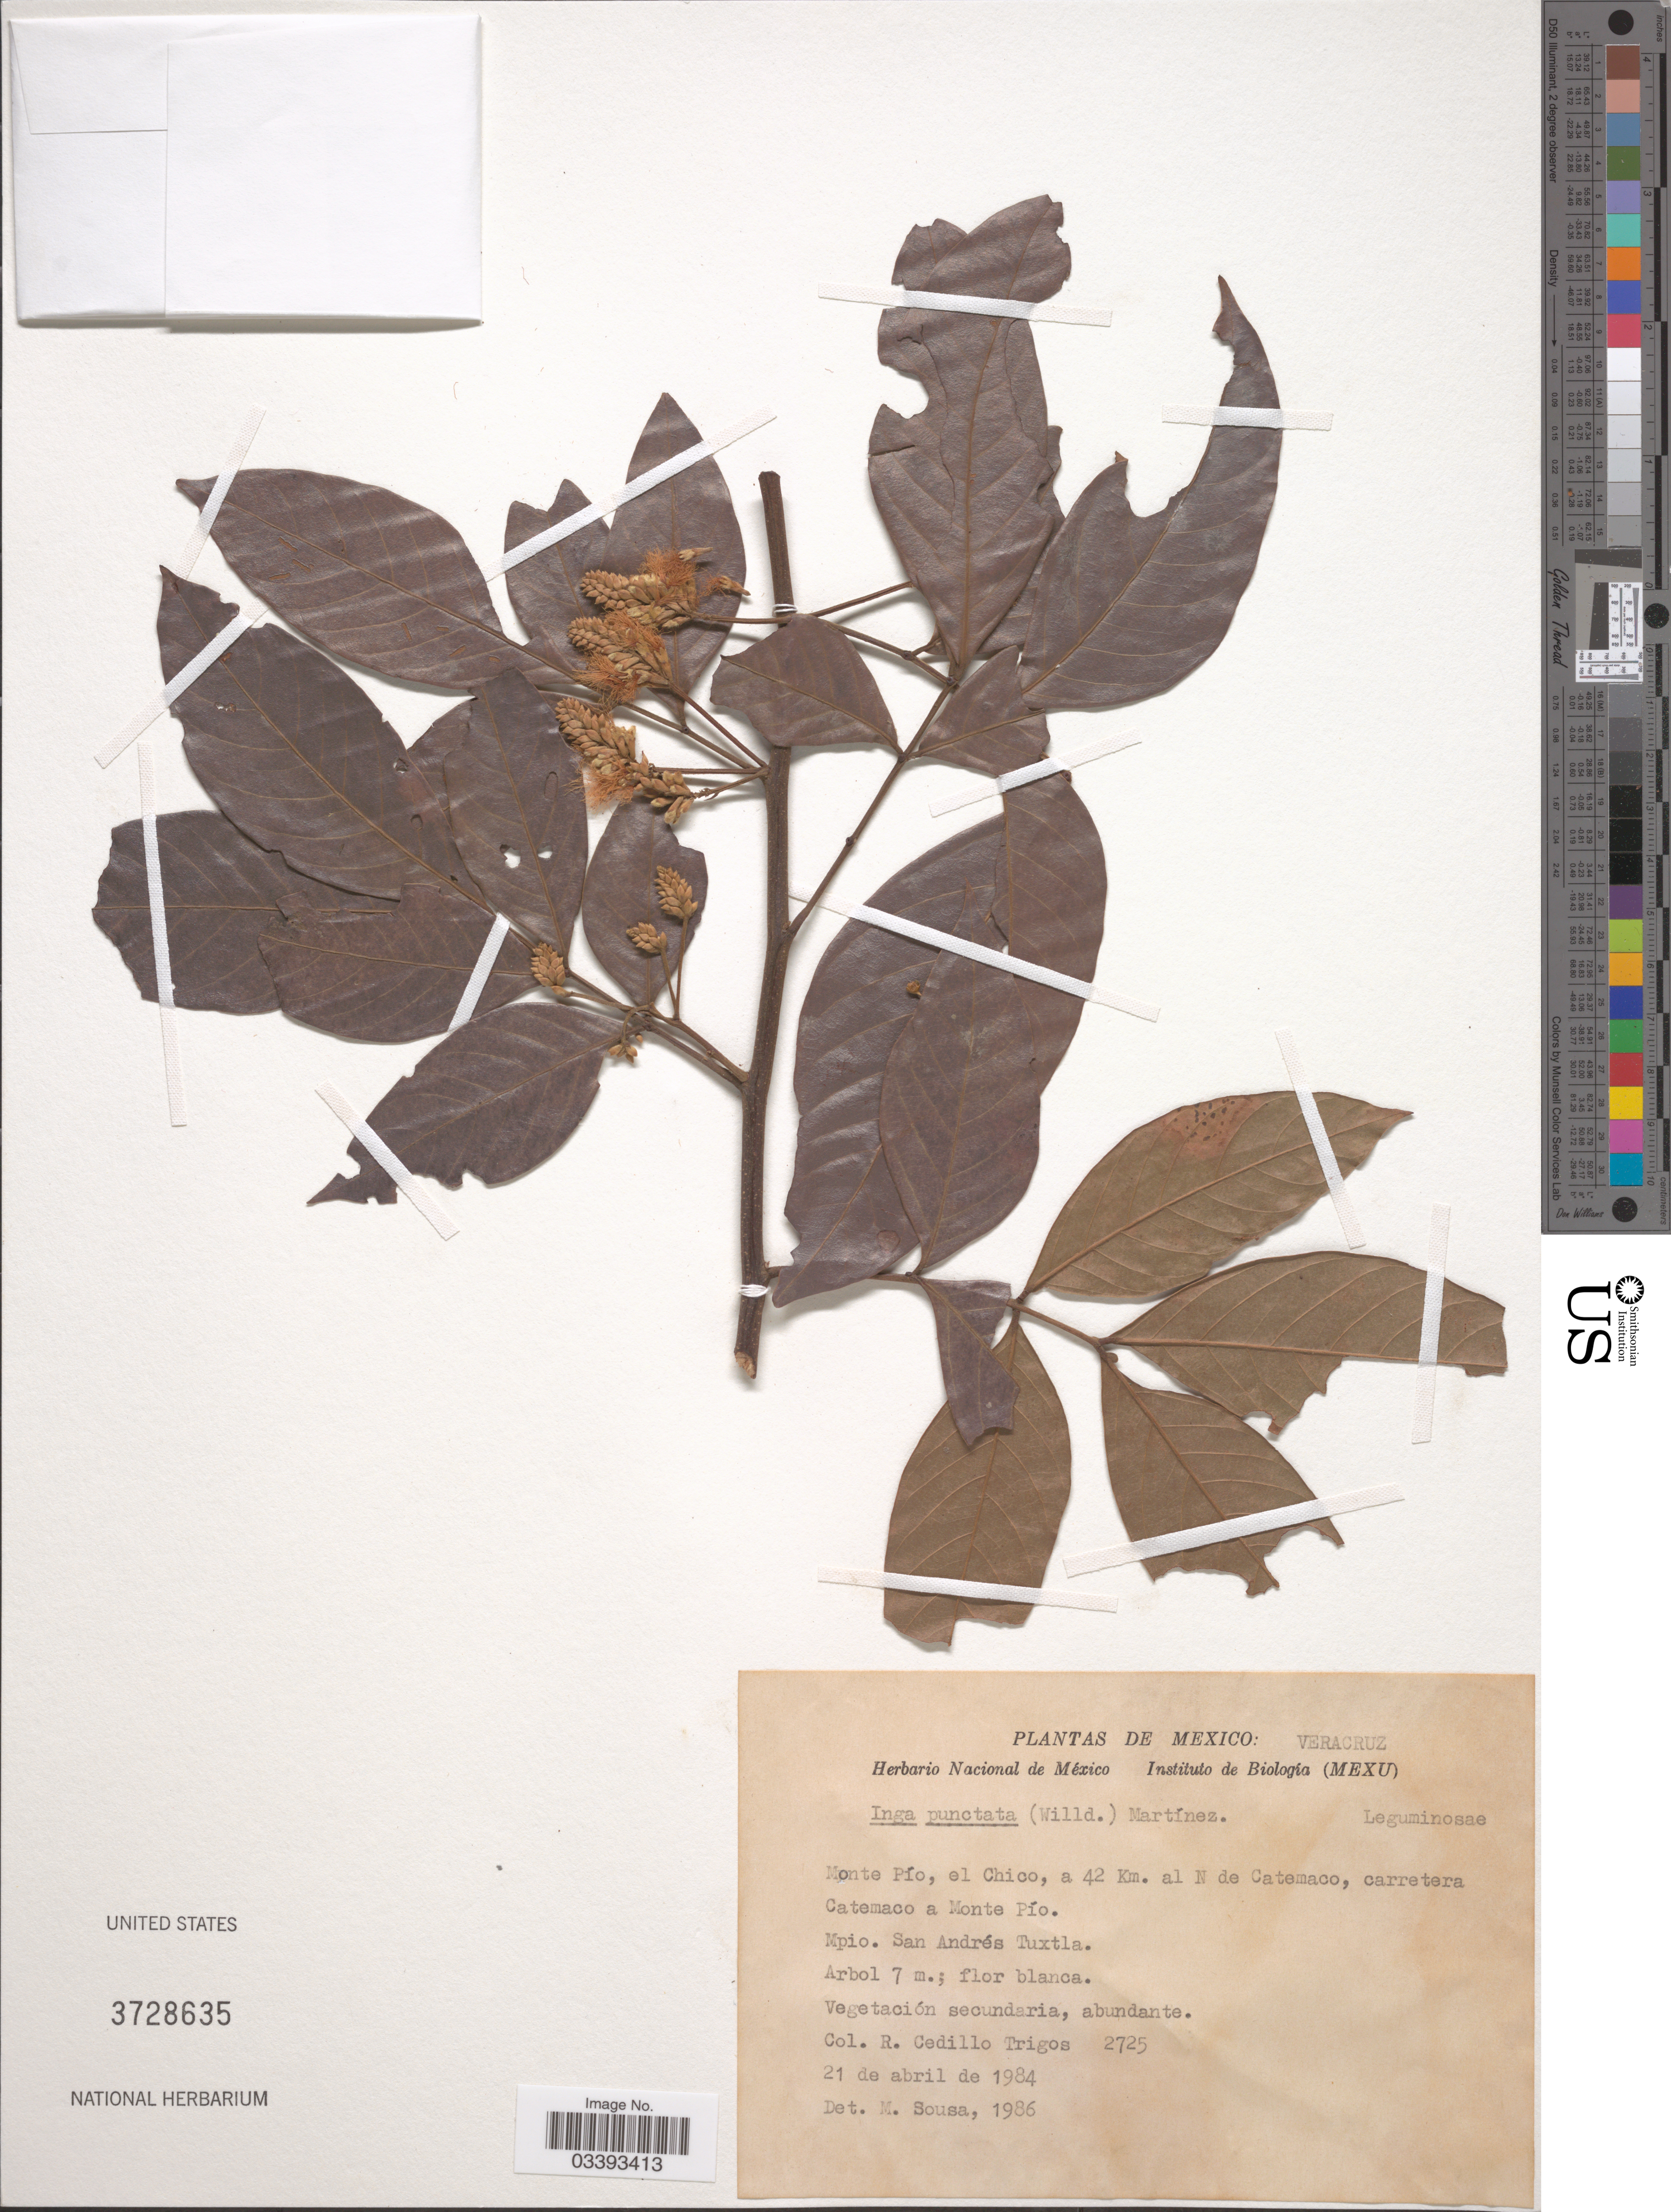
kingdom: Plantae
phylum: Tracheophyta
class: Magnoliopsida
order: Fabales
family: Fabaceae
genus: Inga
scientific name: Inga punctata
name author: Willd.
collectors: R. CedilloT.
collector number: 2725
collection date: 1984-04-21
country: Mexico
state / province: Veracruz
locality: Veracruz. Monte Pío, el Chico, a 42 Km. al N de Catemaco, carretera Catemaco a Monte Pío. Mpio. San Andrés Tuxtla.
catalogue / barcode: US 3728635